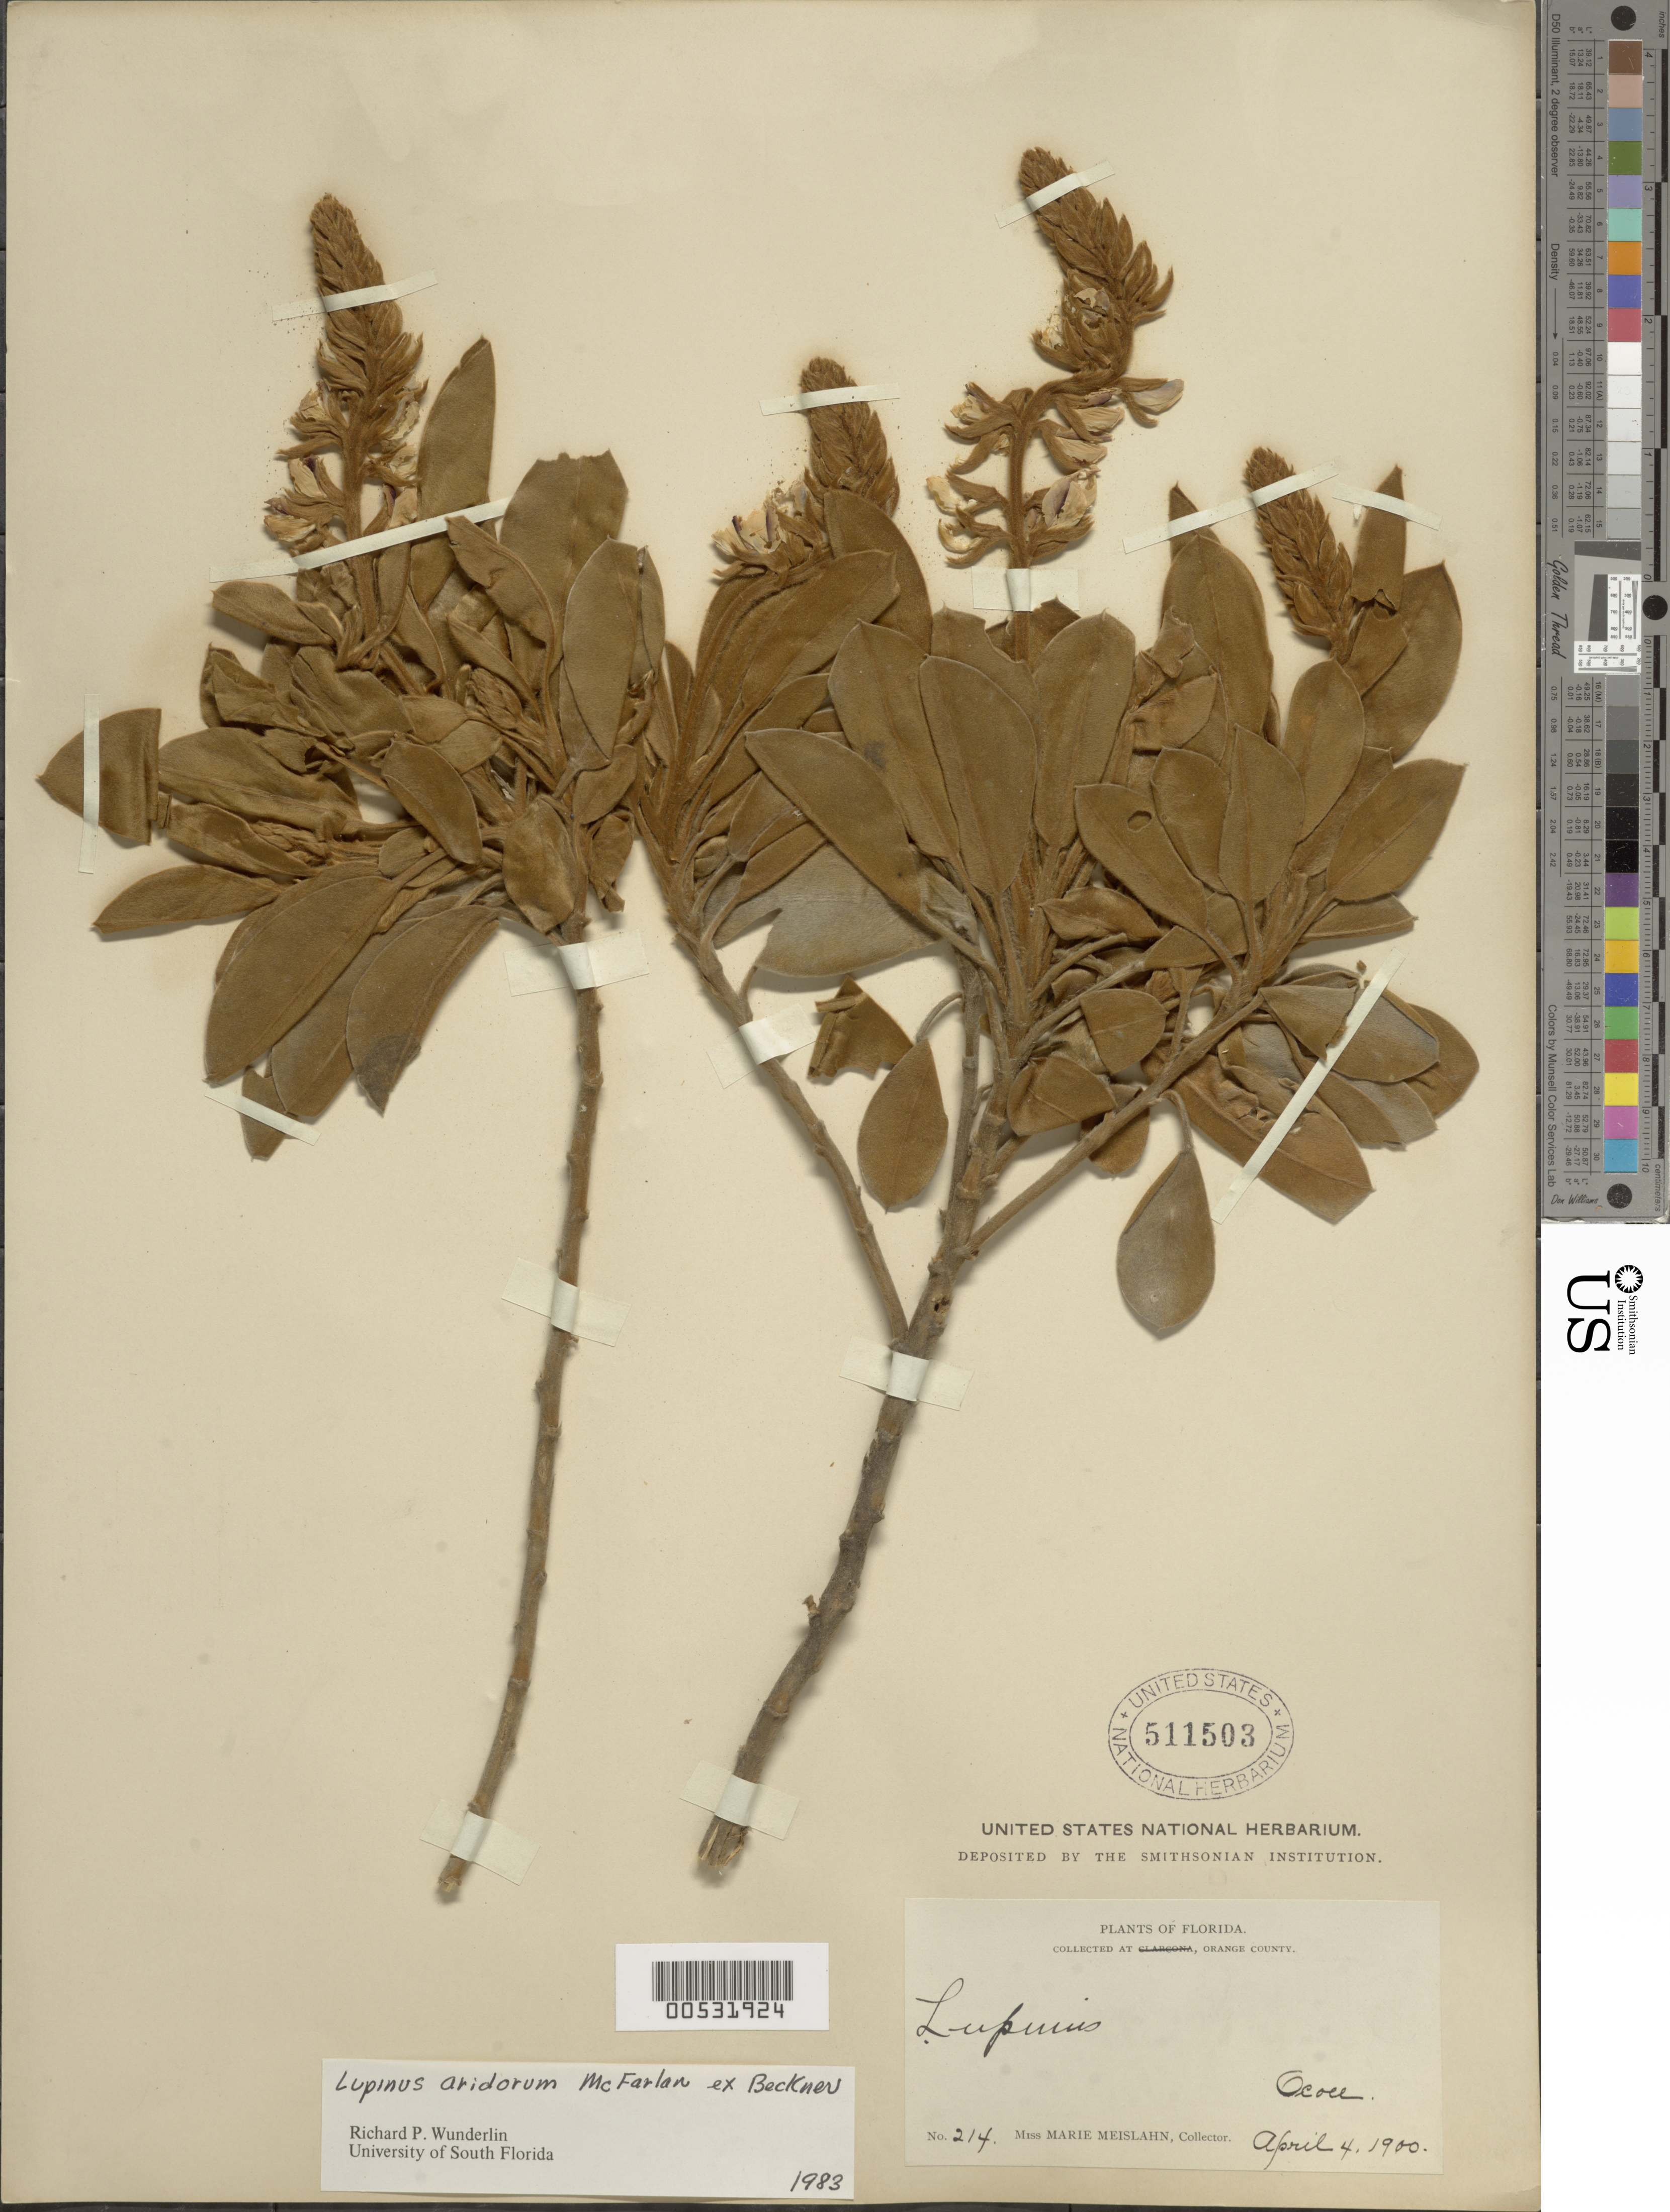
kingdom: Plantae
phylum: Tracheophyta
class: Magnoliopsida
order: Fabales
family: Fabaceae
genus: Lupinus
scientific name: Lupinus aridorum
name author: McFarlan.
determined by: Wunderlin, Richard P.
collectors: M. Meislahn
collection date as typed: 04 Apr 1900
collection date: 1900-04-04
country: United States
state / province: Florida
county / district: Orange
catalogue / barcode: US 511503